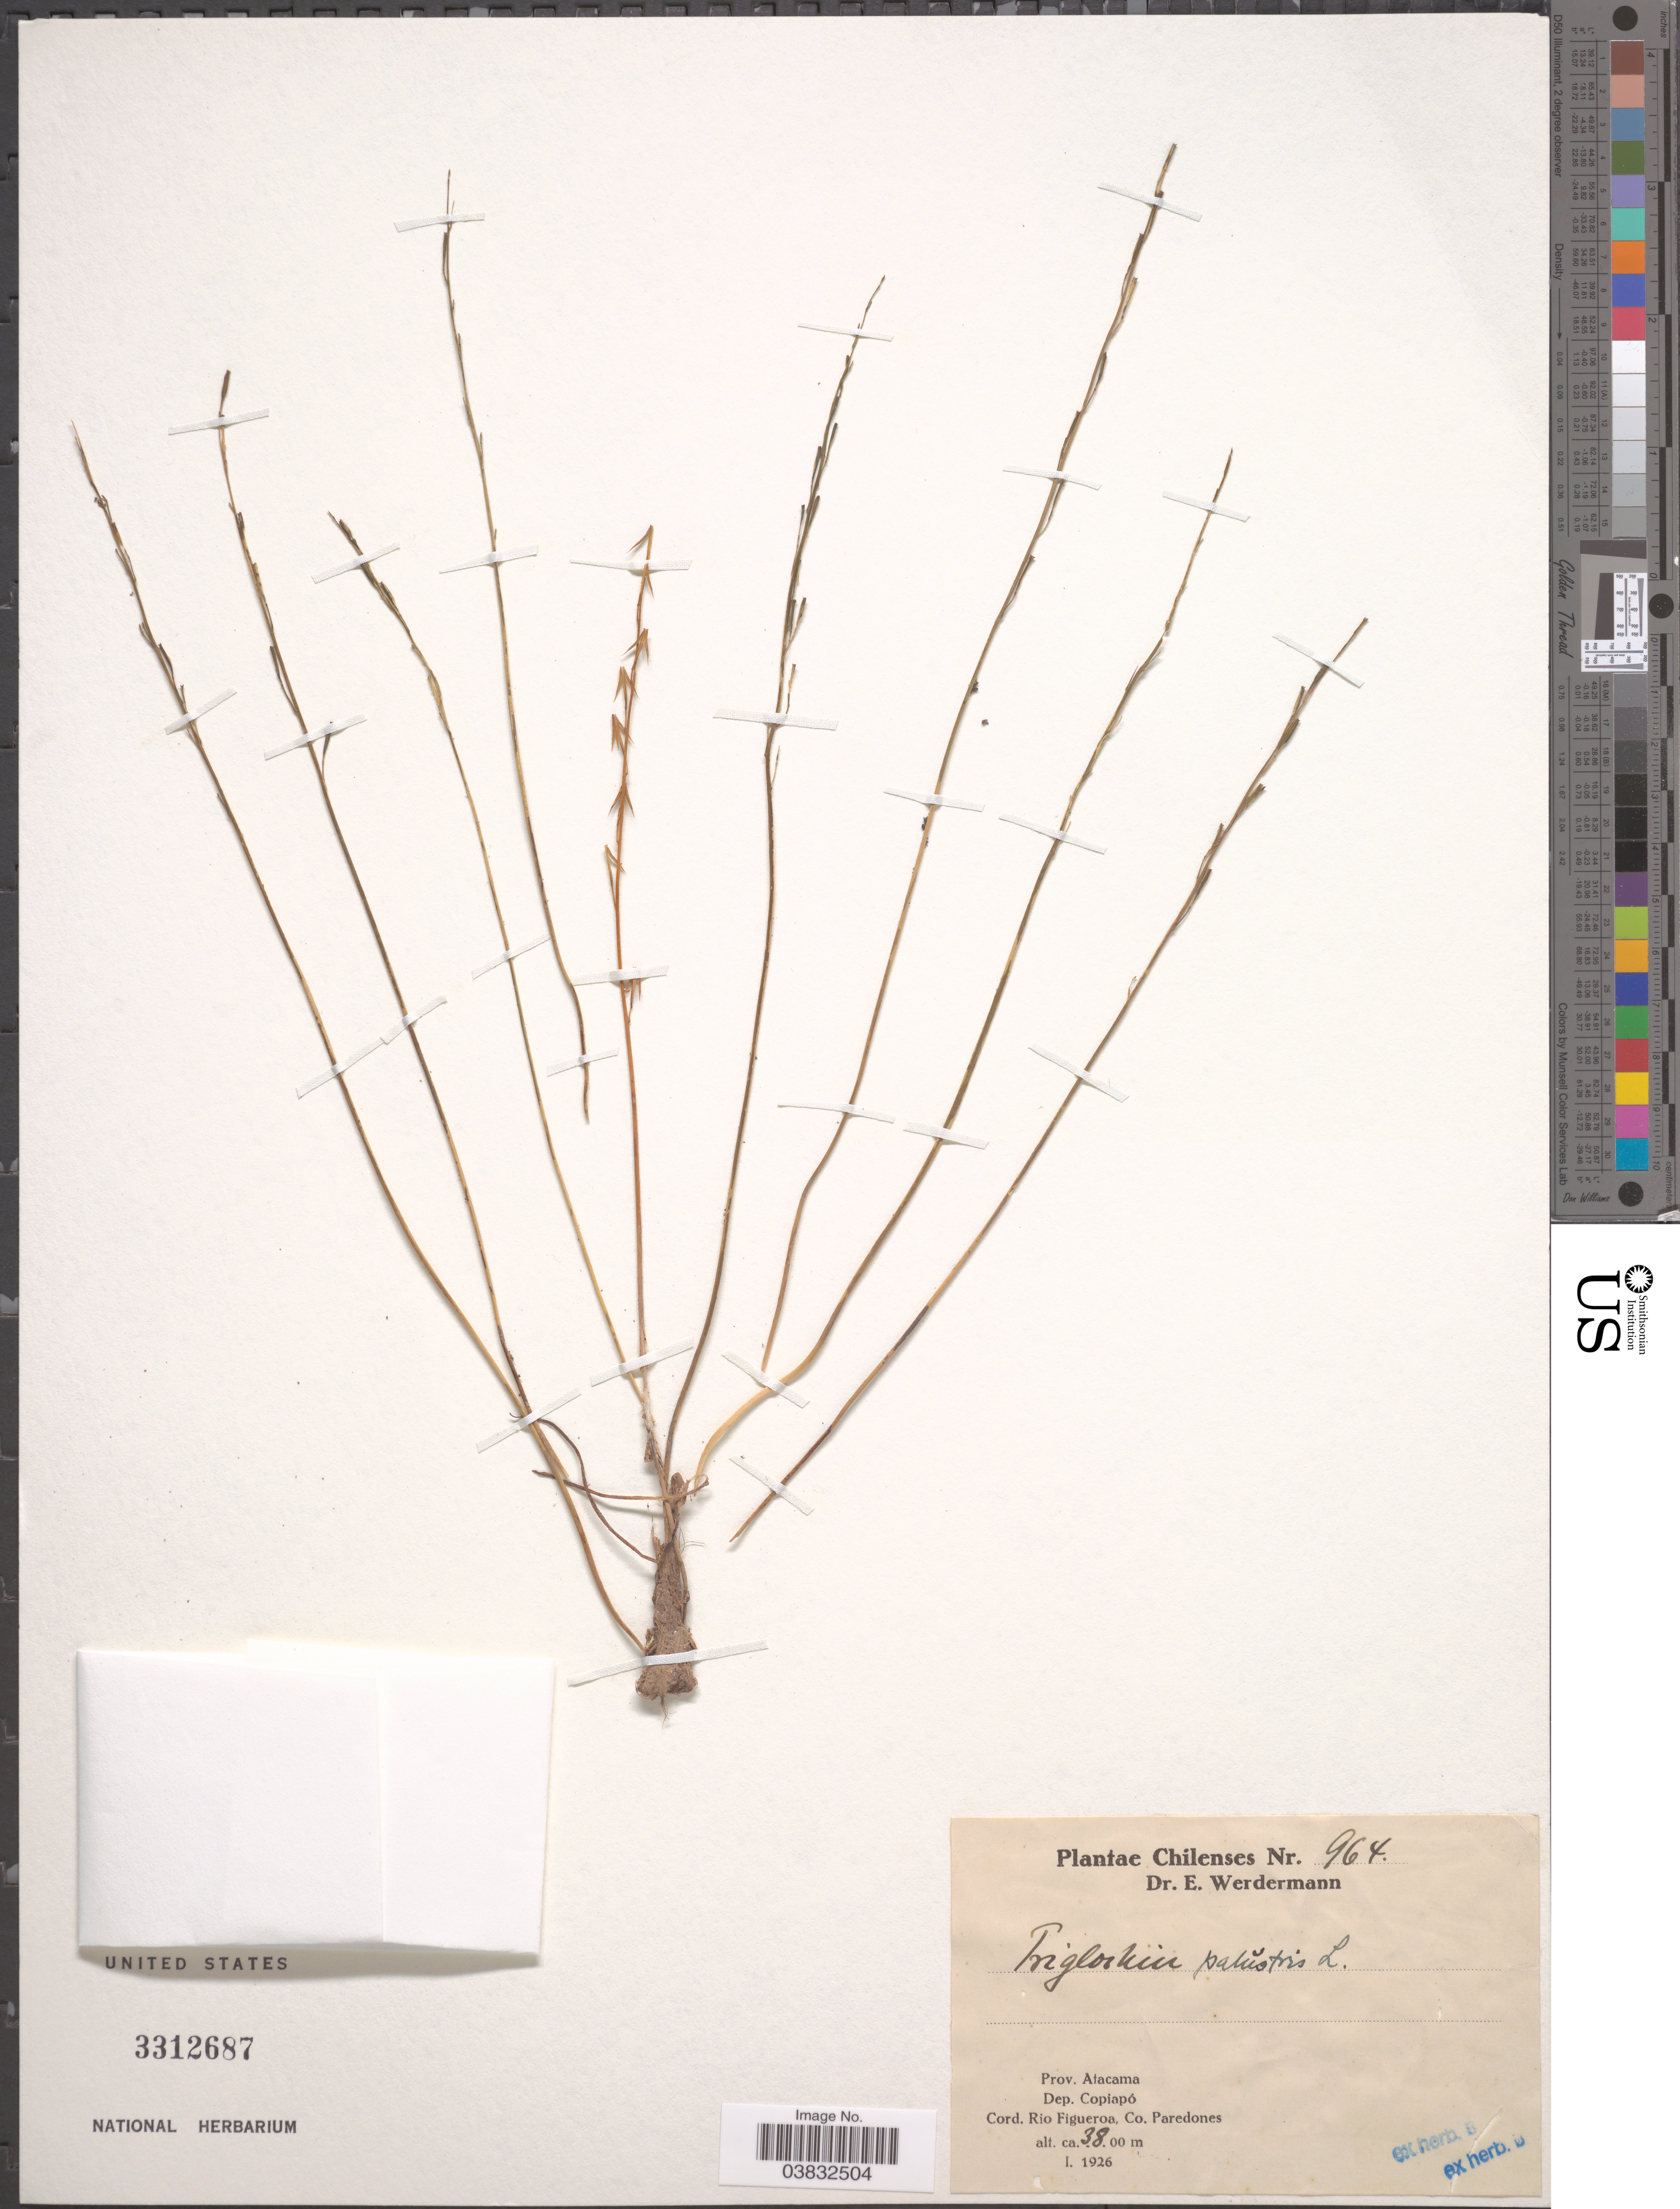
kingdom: Plantae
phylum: Tracheophyta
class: Liliopsida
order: Alismatales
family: Juncaginaceae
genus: Triglochin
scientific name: Triglochin palustris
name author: L.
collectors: E. Werdermann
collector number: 964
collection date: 1926-01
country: Chile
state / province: Atacama (III)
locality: Dep. Copiapó. Cord. Rio Figueroa, Co. Paredones.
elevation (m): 3800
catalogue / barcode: US 3312687